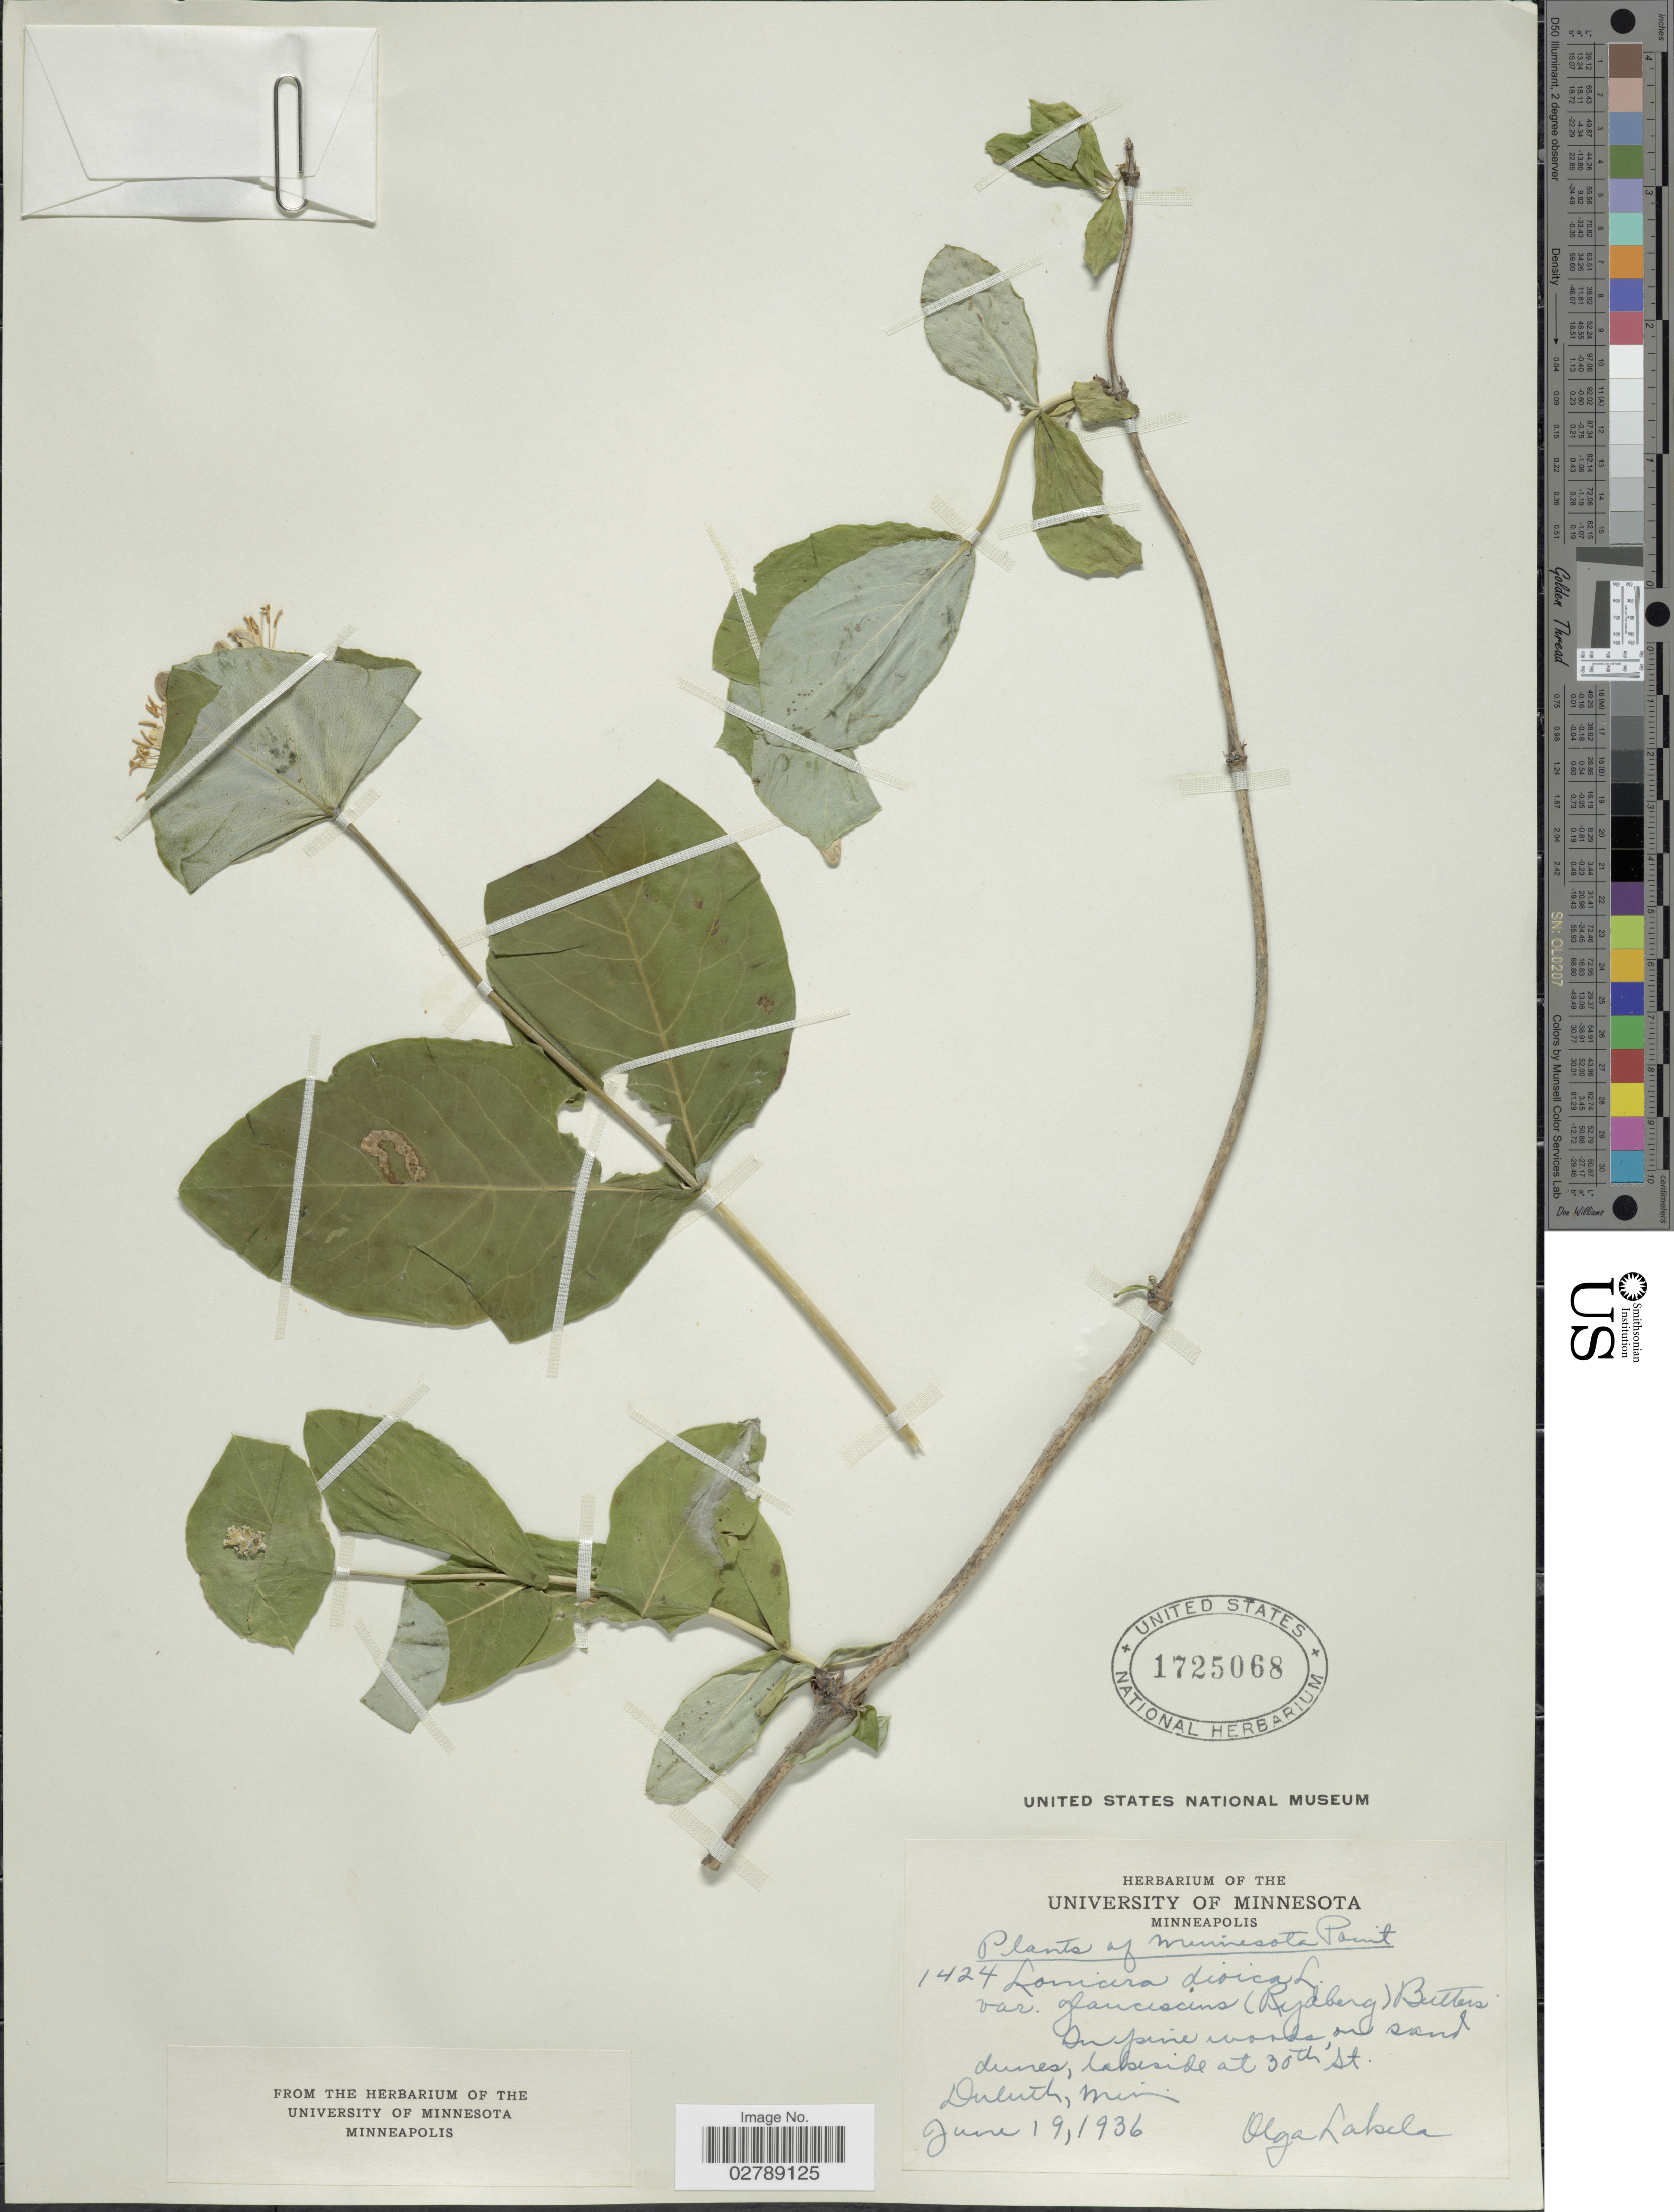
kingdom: Plantae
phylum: Tracheophyta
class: Magnoliopsida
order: Dipsacales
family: Caprifoliaceae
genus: Lonicera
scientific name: Lonicera dioica var. glaucescens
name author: (Rydb.) Butters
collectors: O. K. Lakela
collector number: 1424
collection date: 1936-06-19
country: United States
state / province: Minnesota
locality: Lakeside at 30th St. Duluth, Minn.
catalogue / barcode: US 1725068